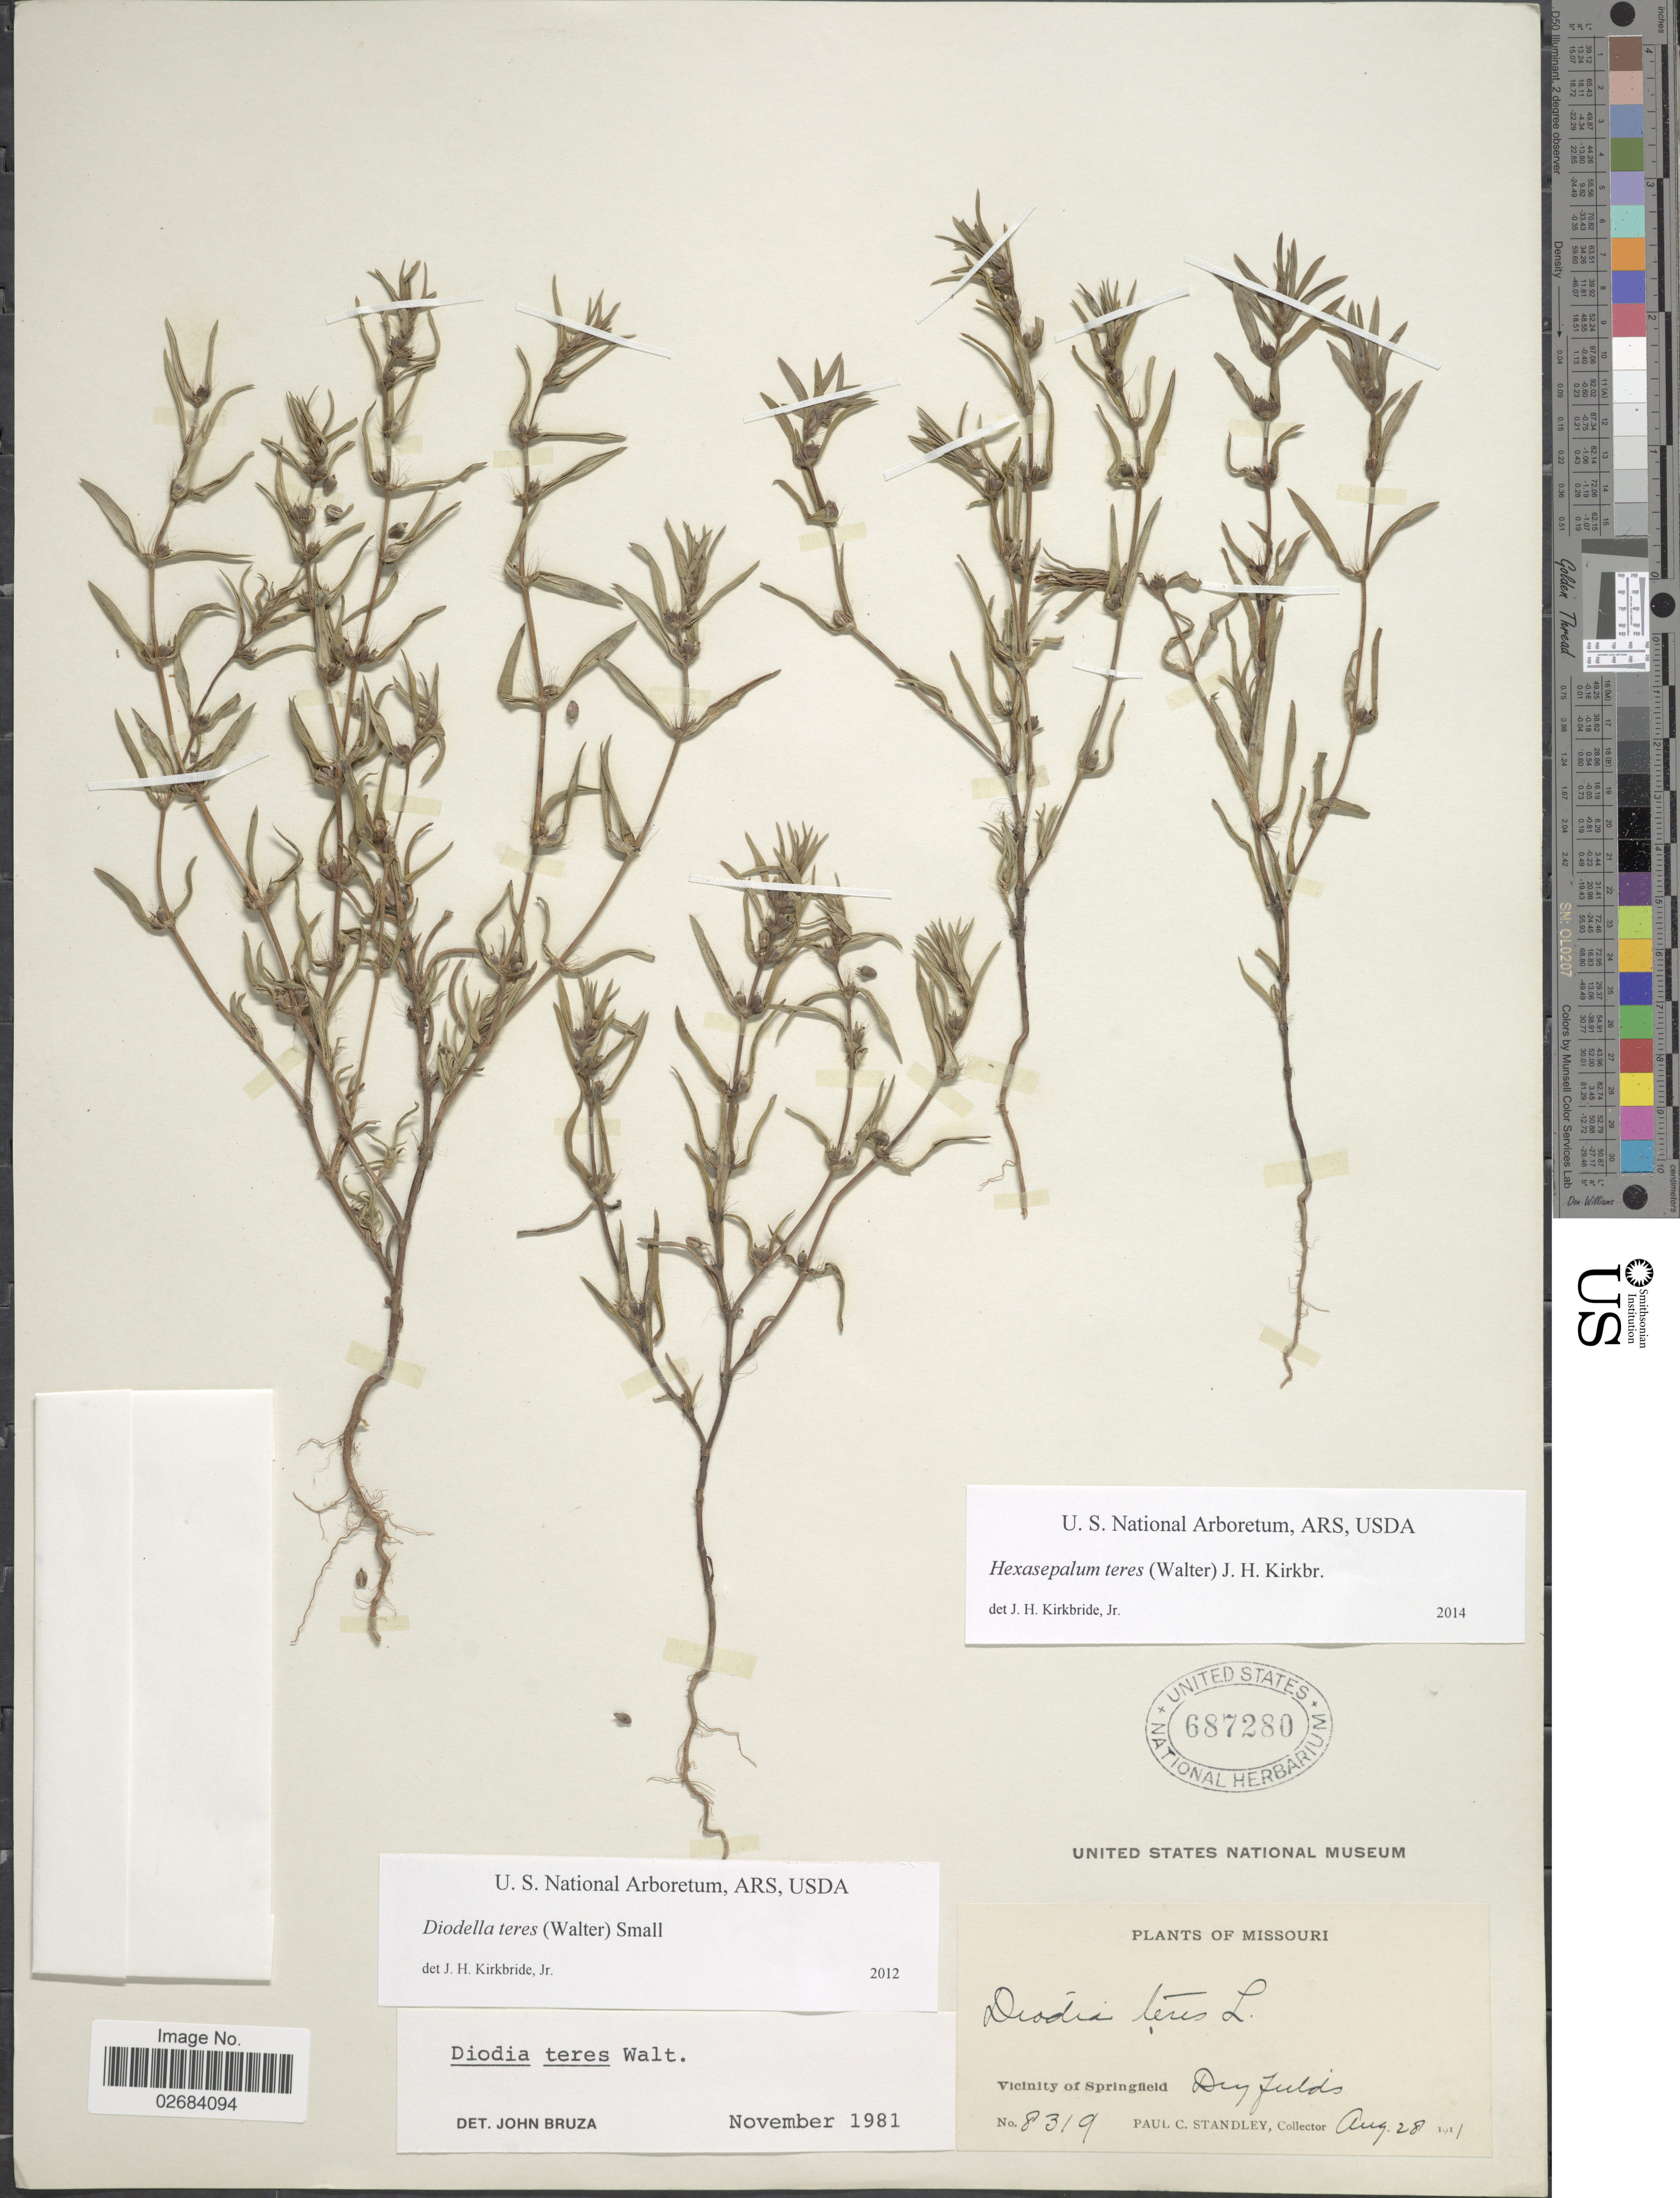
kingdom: Plantae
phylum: Tracheophyta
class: Magnoliopsida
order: Gentianales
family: Rubiaceae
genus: Diodia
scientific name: Diodia teres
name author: Walter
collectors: P. C. Standley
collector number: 8319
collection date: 1911-08-28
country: United States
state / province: Missouri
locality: Vicinity of Springfield, dry fields.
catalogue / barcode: US 687280